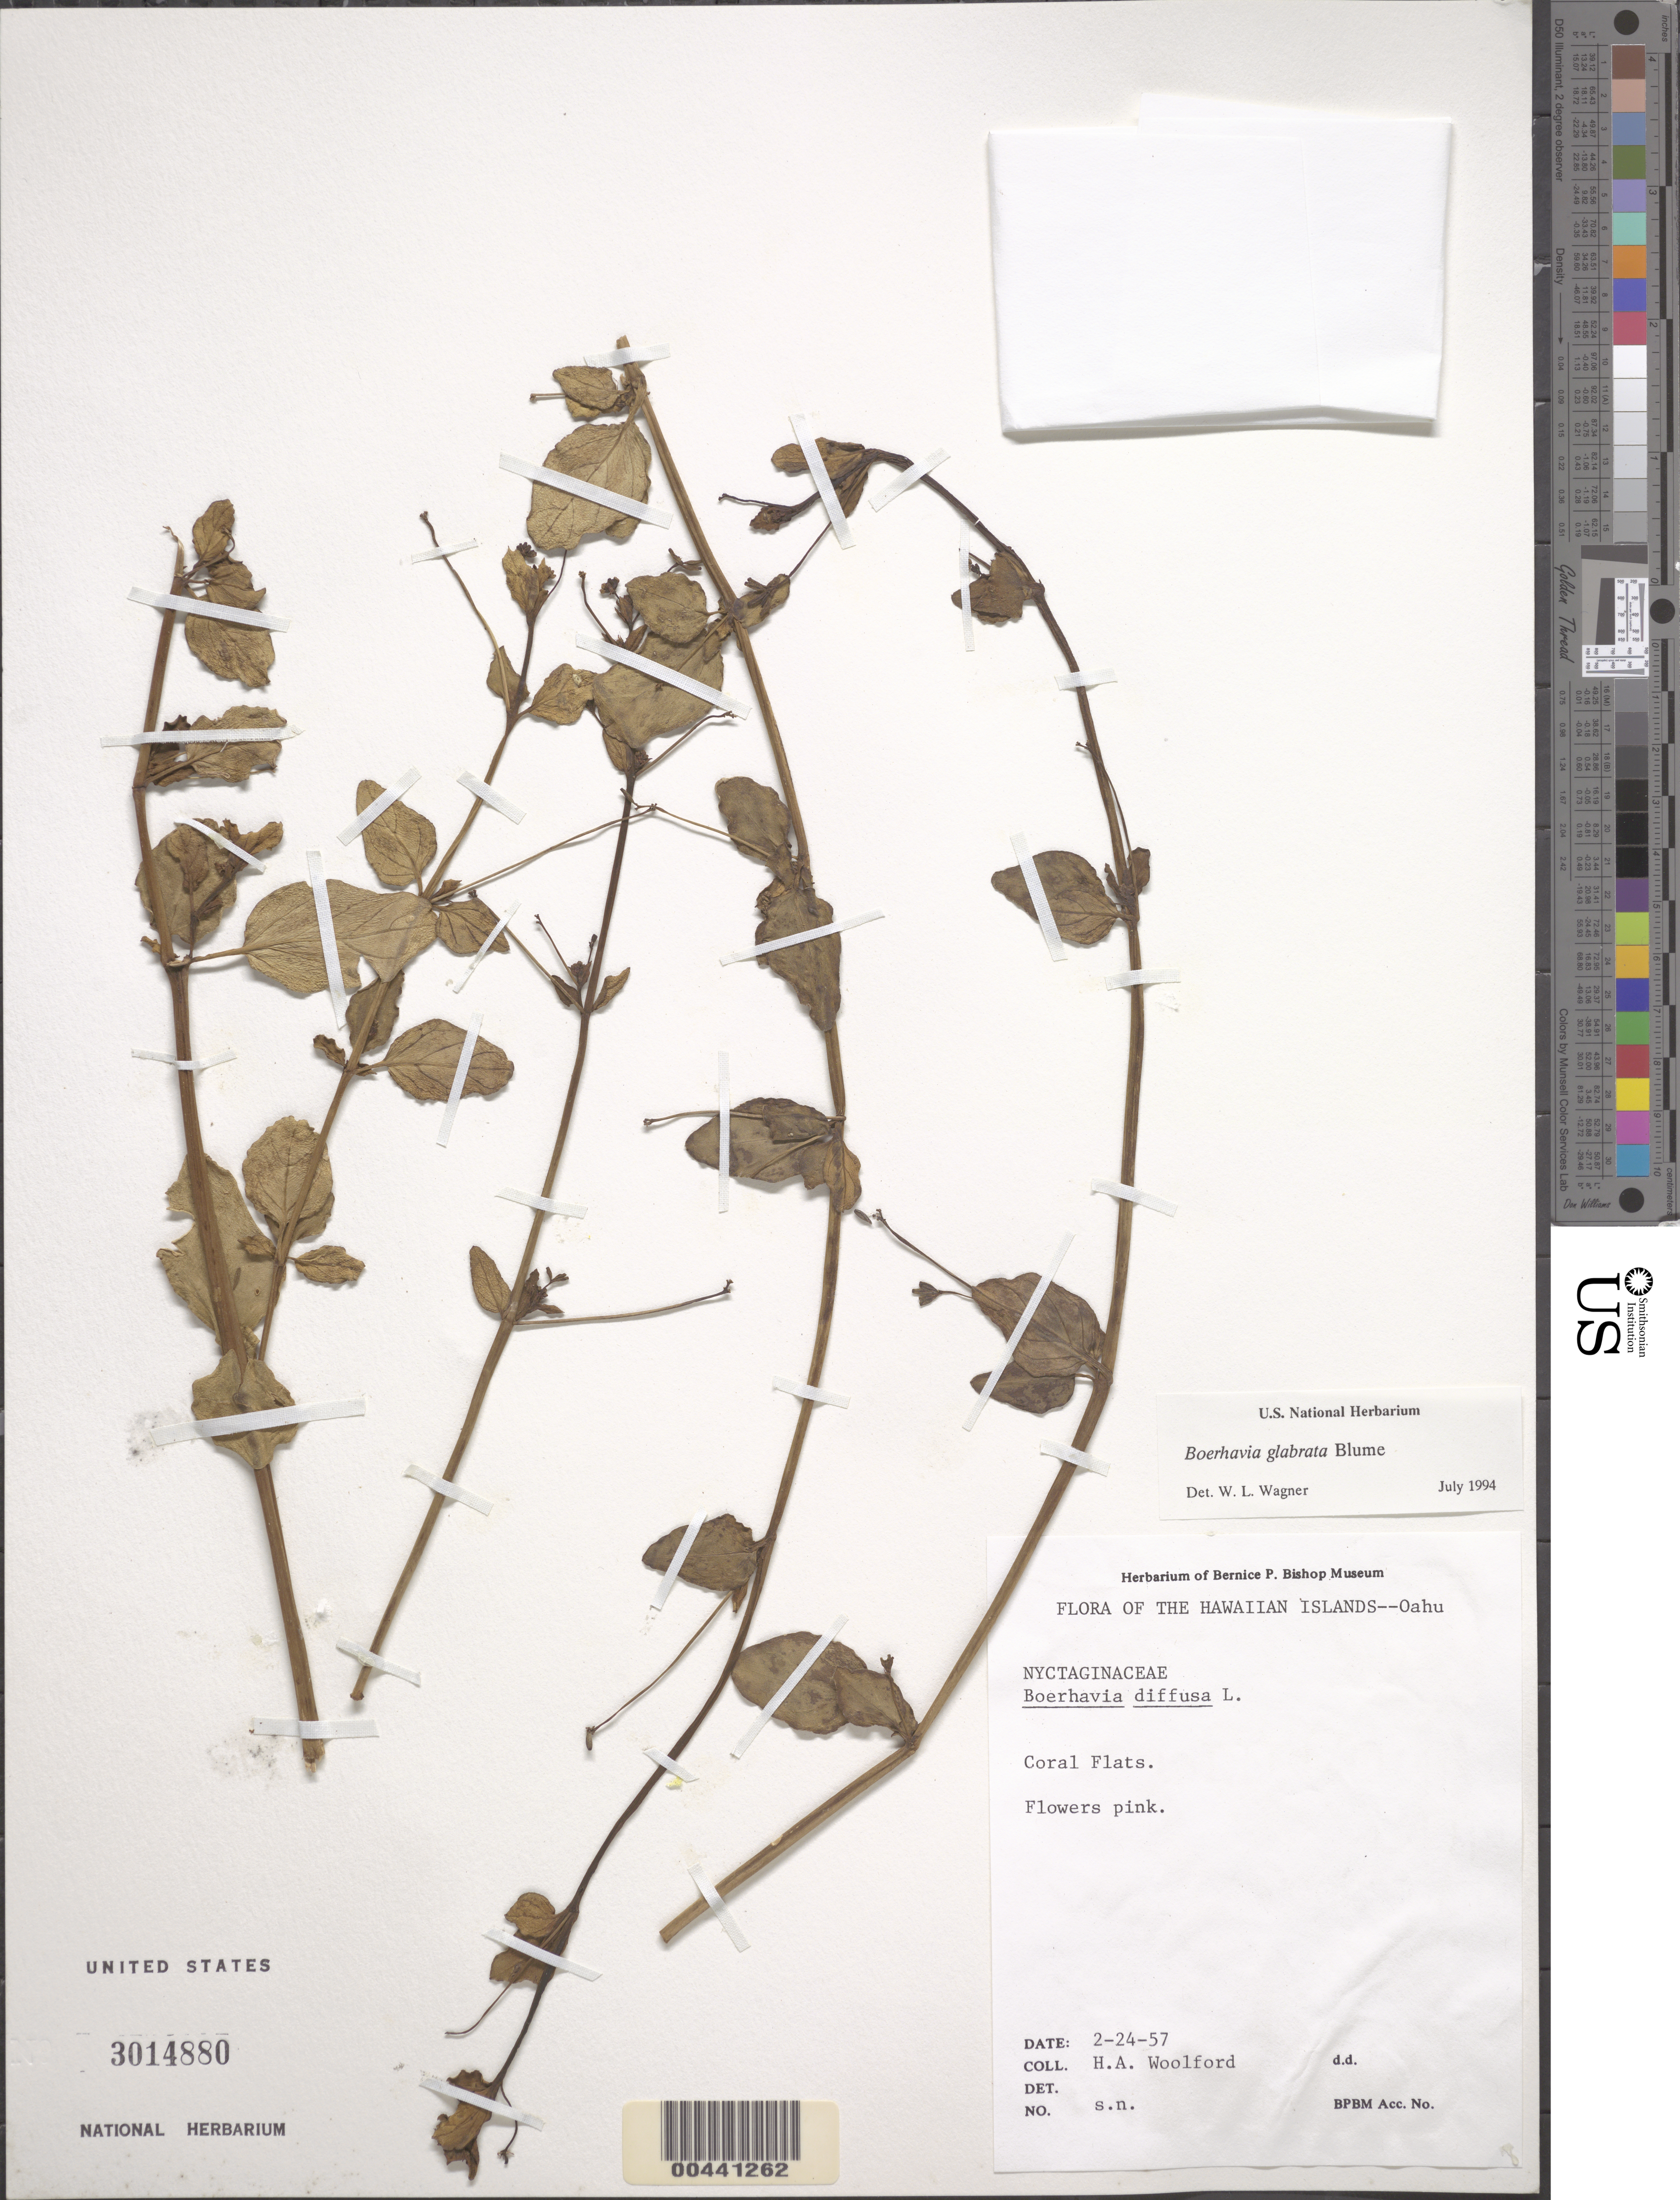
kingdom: Plantae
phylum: Tracheophyta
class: Magnoliopsida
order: Caryophyllales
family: Nyctaginaceae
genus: Boerhavia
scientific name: Boerhavia acutifolia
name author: (Choisy) J.W. Moore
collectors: H. Woolford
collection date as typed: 24 Feb 1957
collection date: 1957-02-24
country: United States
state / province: Hawaii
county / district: Honolulu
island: Oahu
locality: Coral Flats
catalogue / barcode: US 3014880